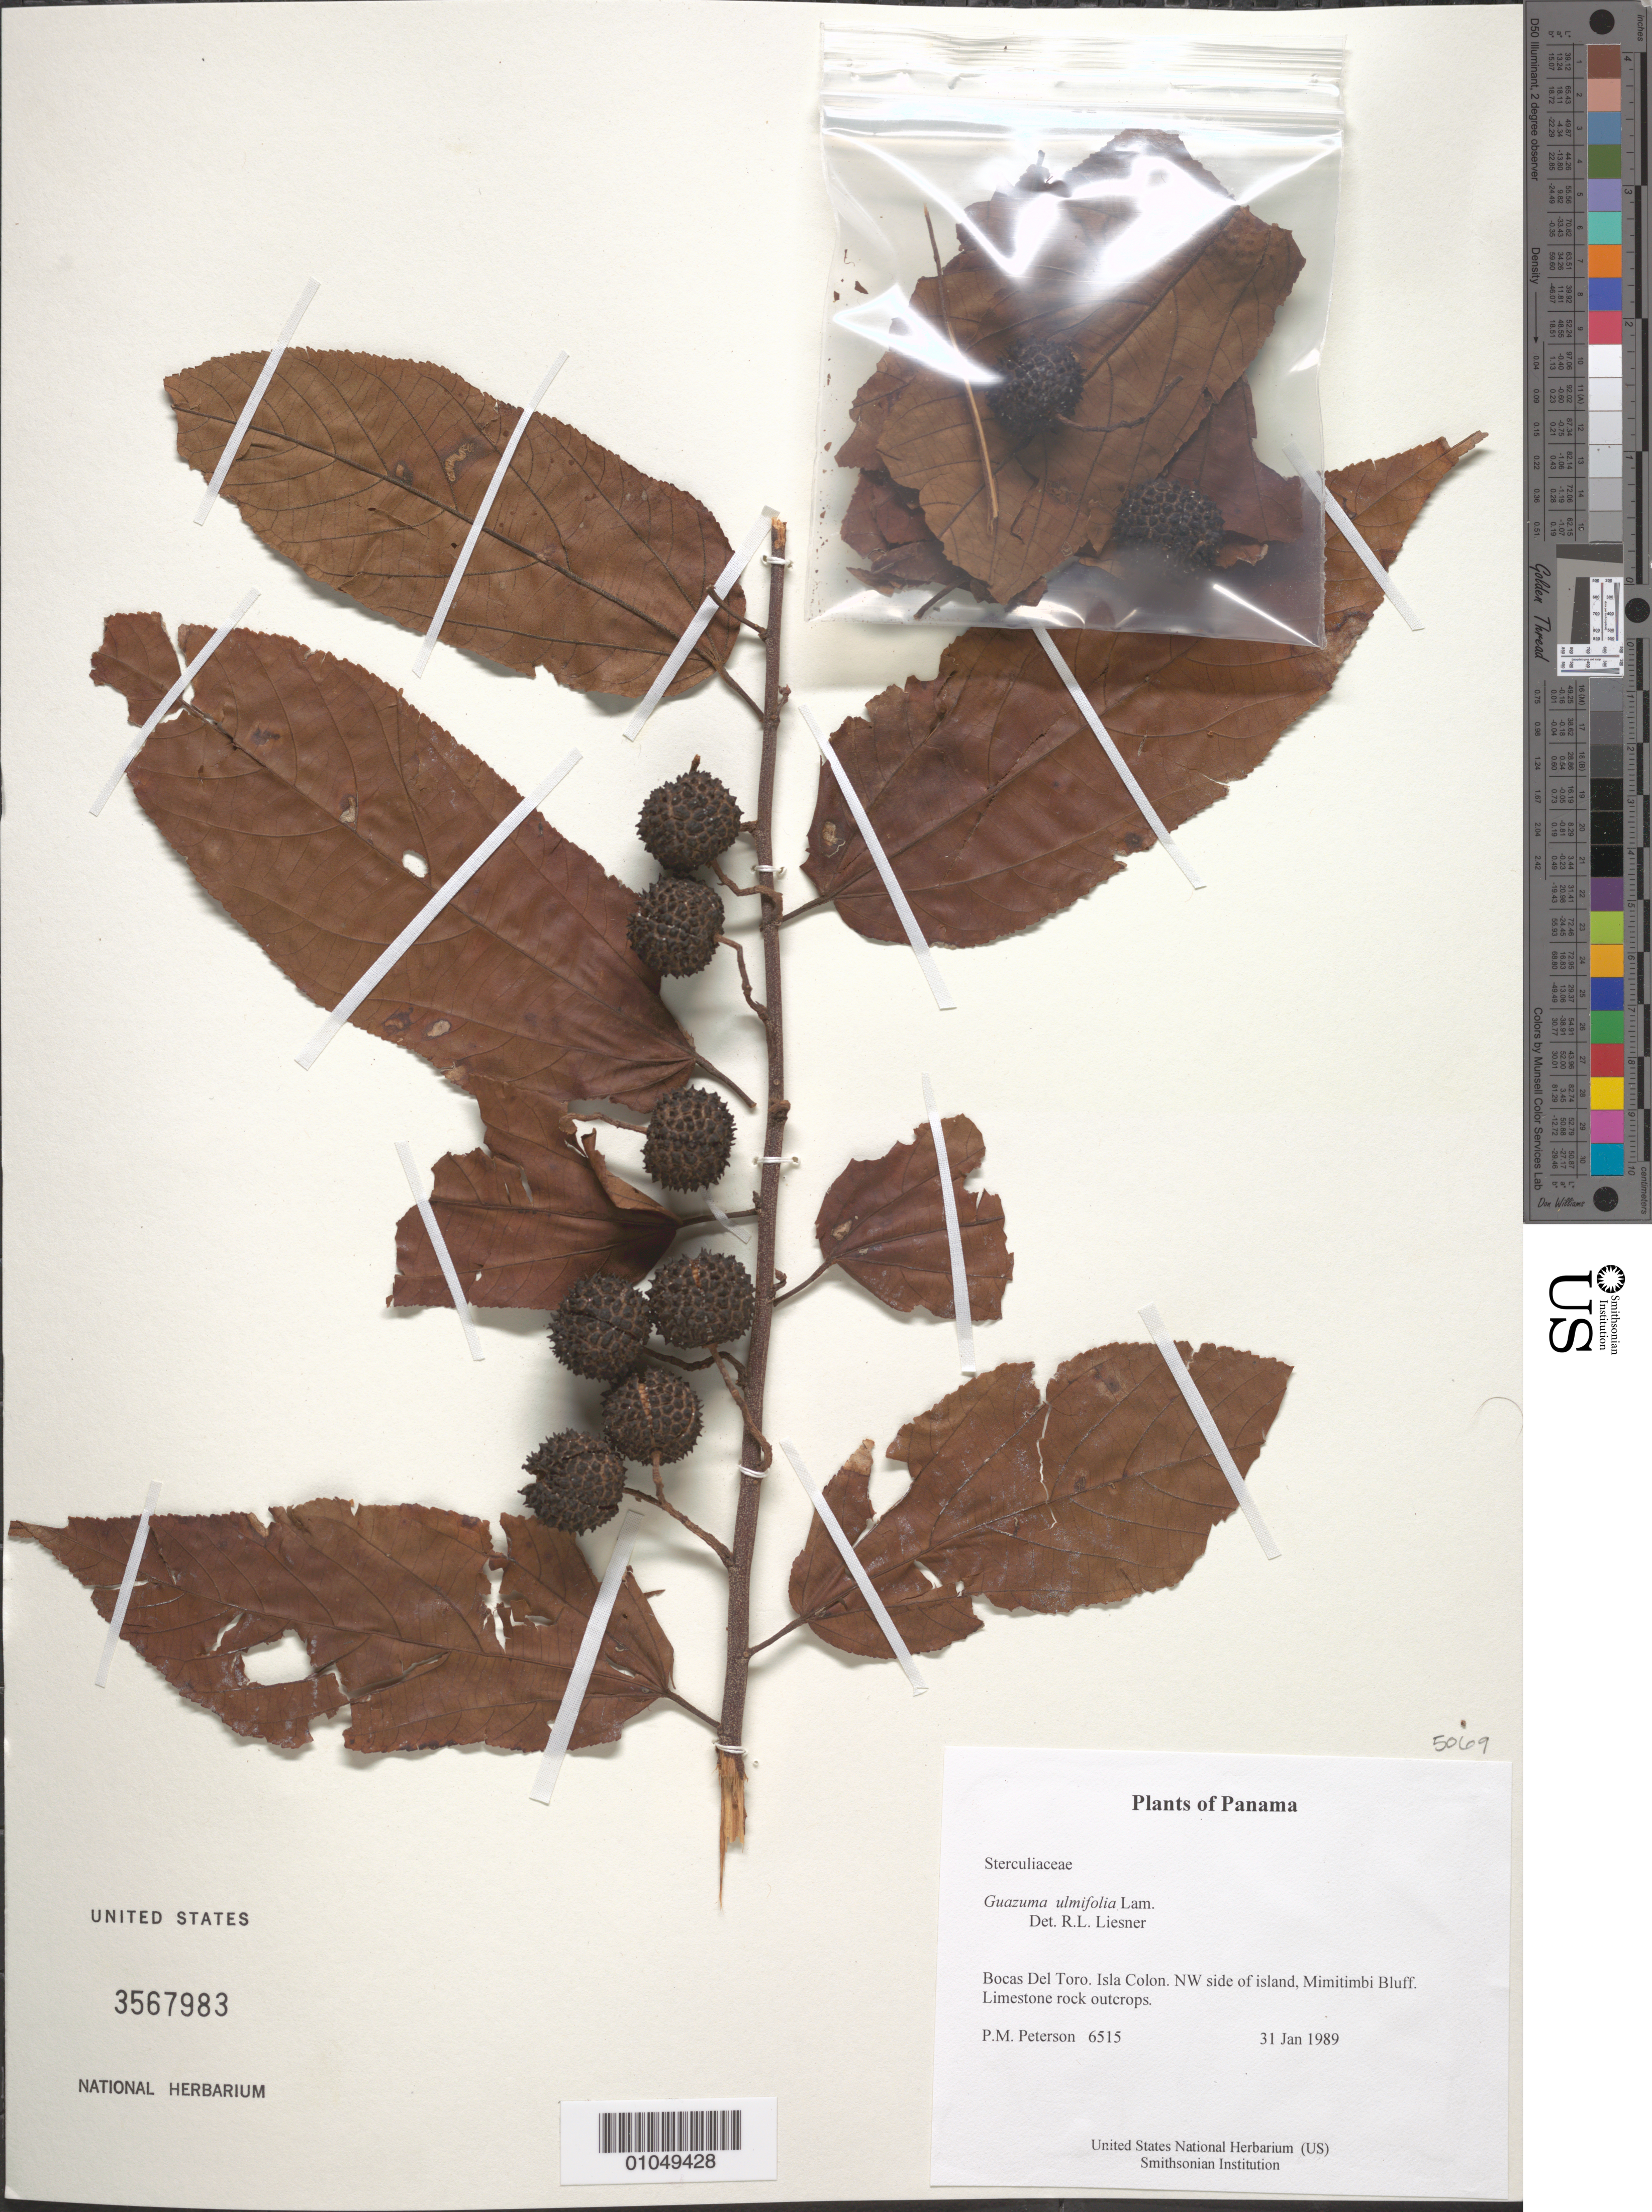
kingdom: Plantae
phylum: Tracheophyta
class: Magnoliopsida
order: Malvales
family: Malvaceae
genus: Guazuma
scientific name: Guazuma ulmifolia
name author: Lam.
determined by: Liesner, R. L.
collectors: P. M. Peterson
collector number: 06515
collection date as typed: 31 Jan 1989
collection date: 1989-01-31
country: Panama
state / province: Bocas del Toro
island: Colón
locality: NW side of island, Mimitimbi Bluff.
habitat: Limestone rock outcrops.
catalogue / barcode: US 3567983